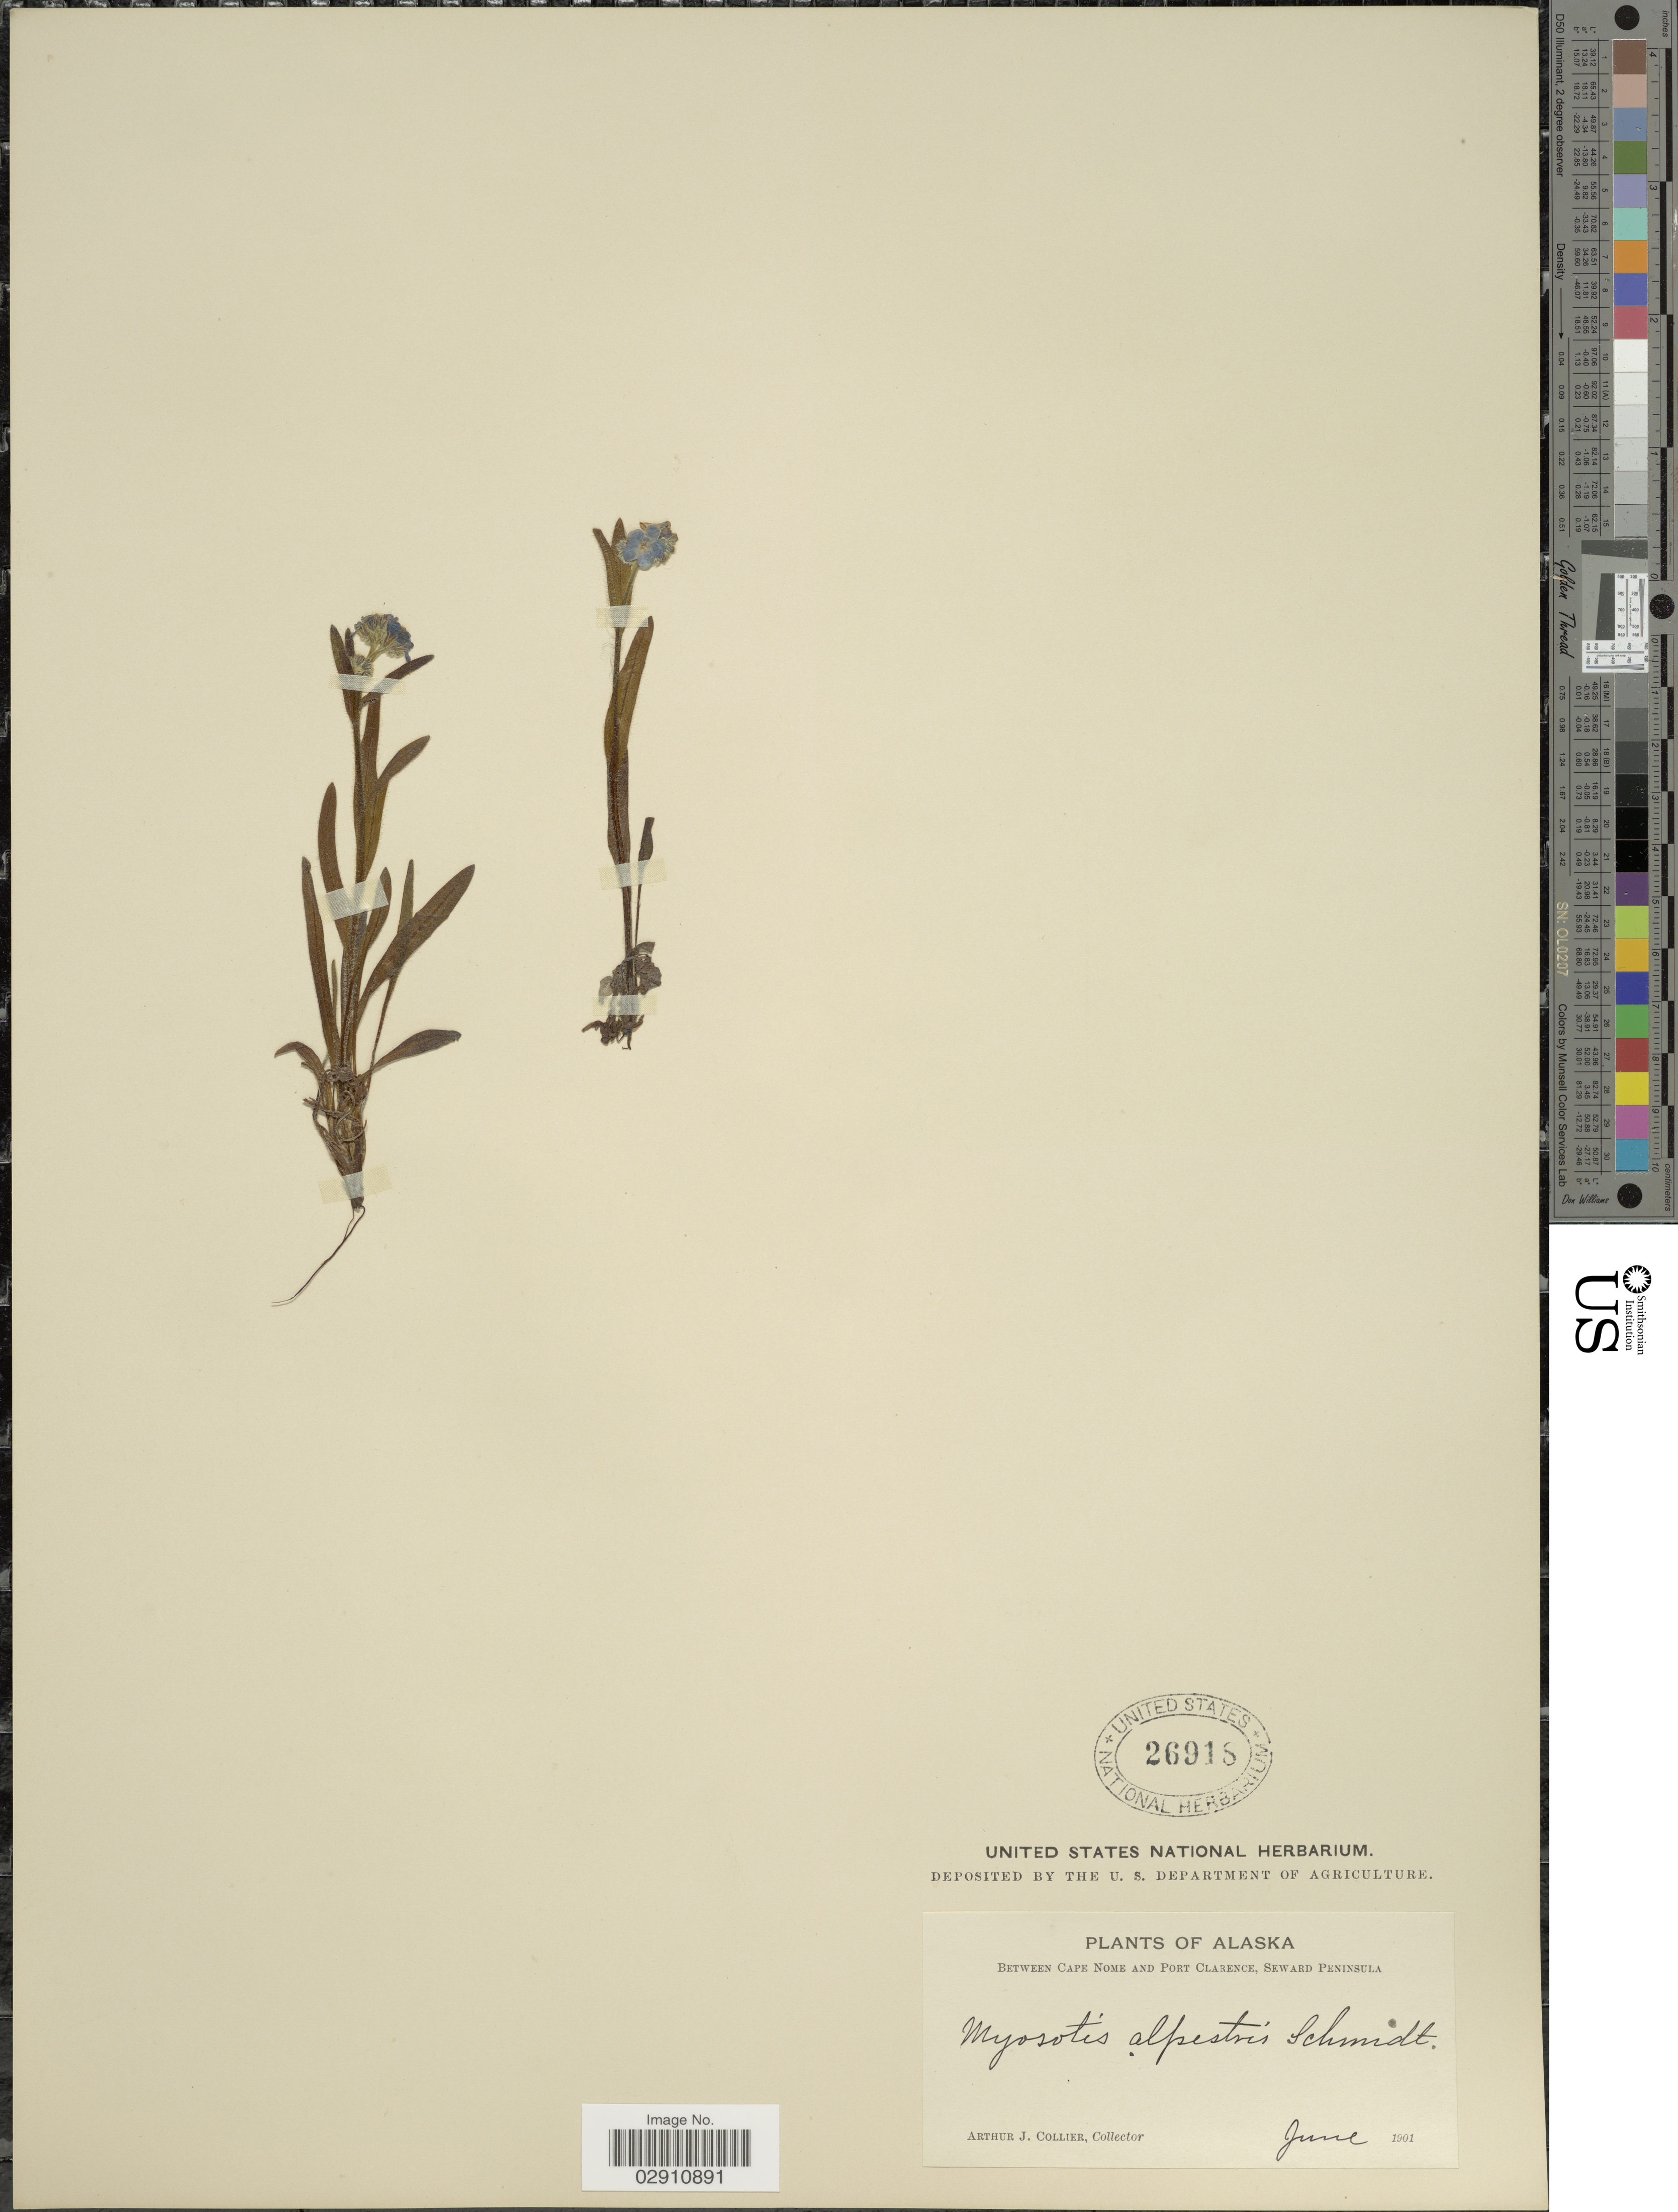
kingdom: Plantae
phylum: Tracheophyta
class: Magnoliopsida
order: Boraginales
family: Boraginaceae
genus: Myosotis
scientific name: Myosotis alpestris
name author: F.W. Schmidt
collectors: A. Collier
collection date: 1901-06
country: United States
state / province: Alaska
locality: Between Cape Nome and Port Clarence, Seward Peninsula.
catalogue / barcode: US 26918